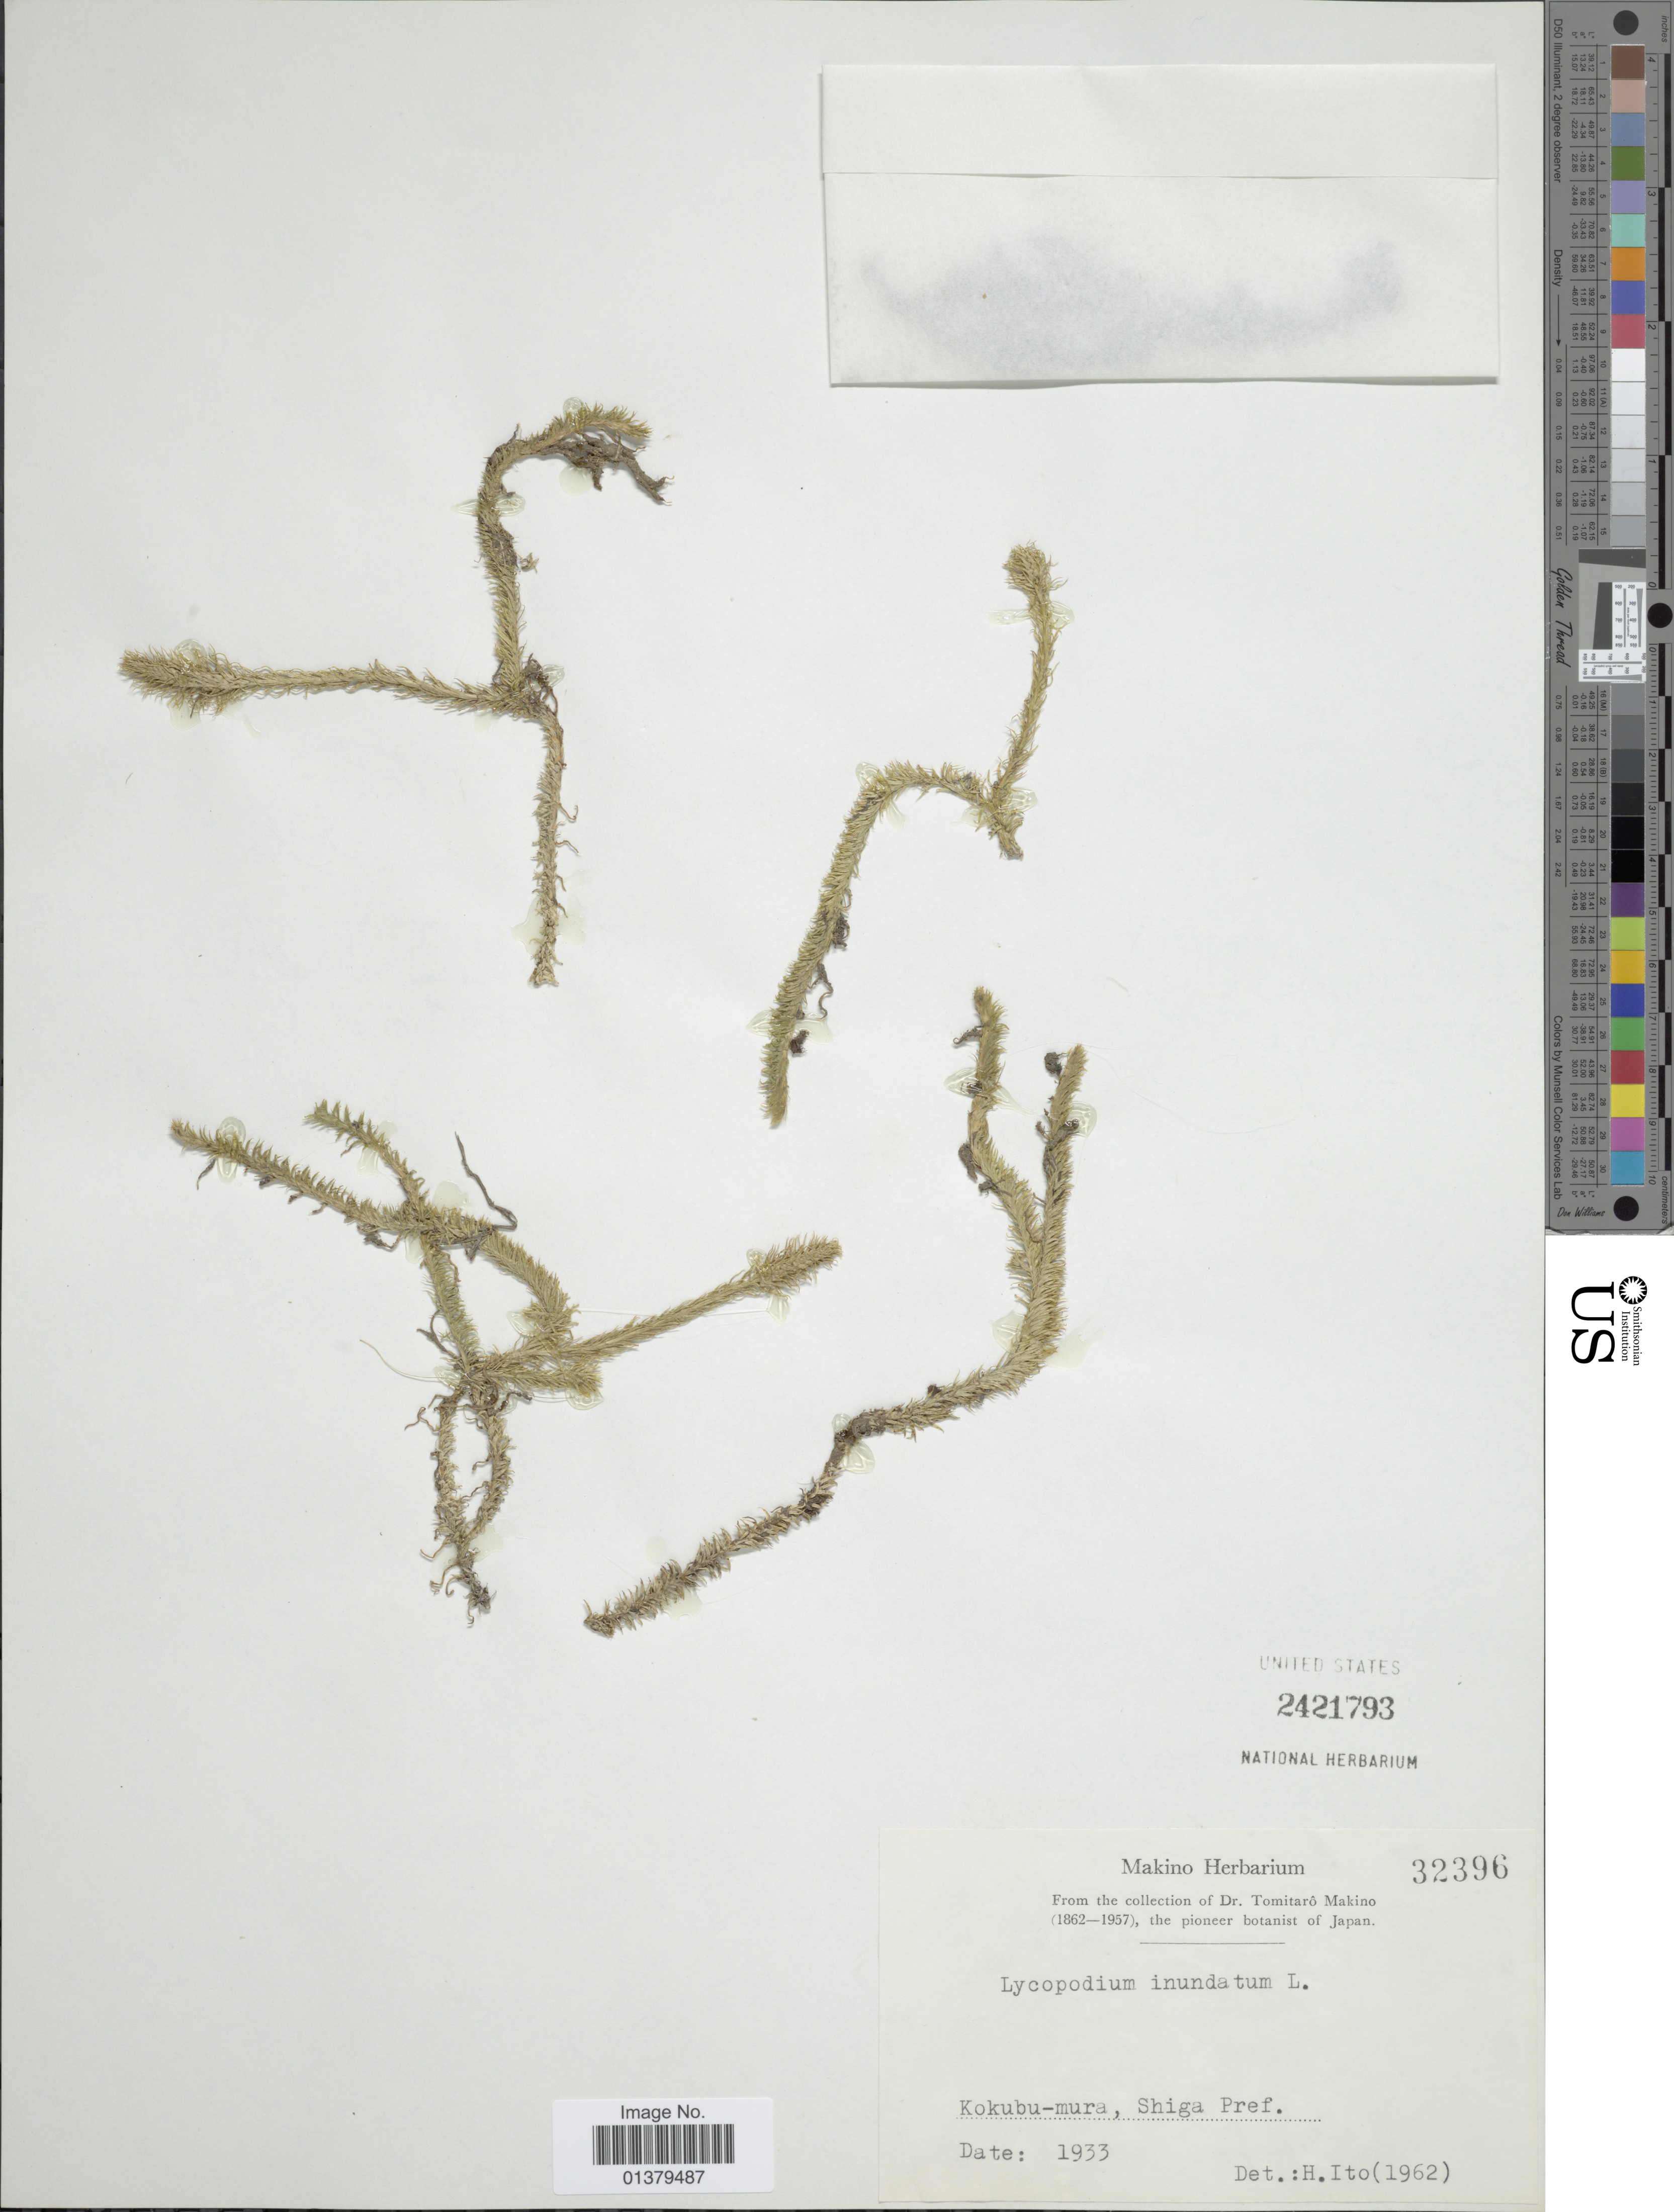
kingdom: Plantae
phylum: Tracheophyta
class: Lycopodiopsida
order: Lycopodiales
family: Lycopodiaceae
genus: Lycopodiella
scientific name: Lycopodiella inundata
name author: (L.) Holub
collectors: T. Makino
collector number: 32396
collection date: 1933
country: Japan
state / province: Siga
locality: Kokubu-mura, Shiga Pref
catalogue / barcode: US 2421793